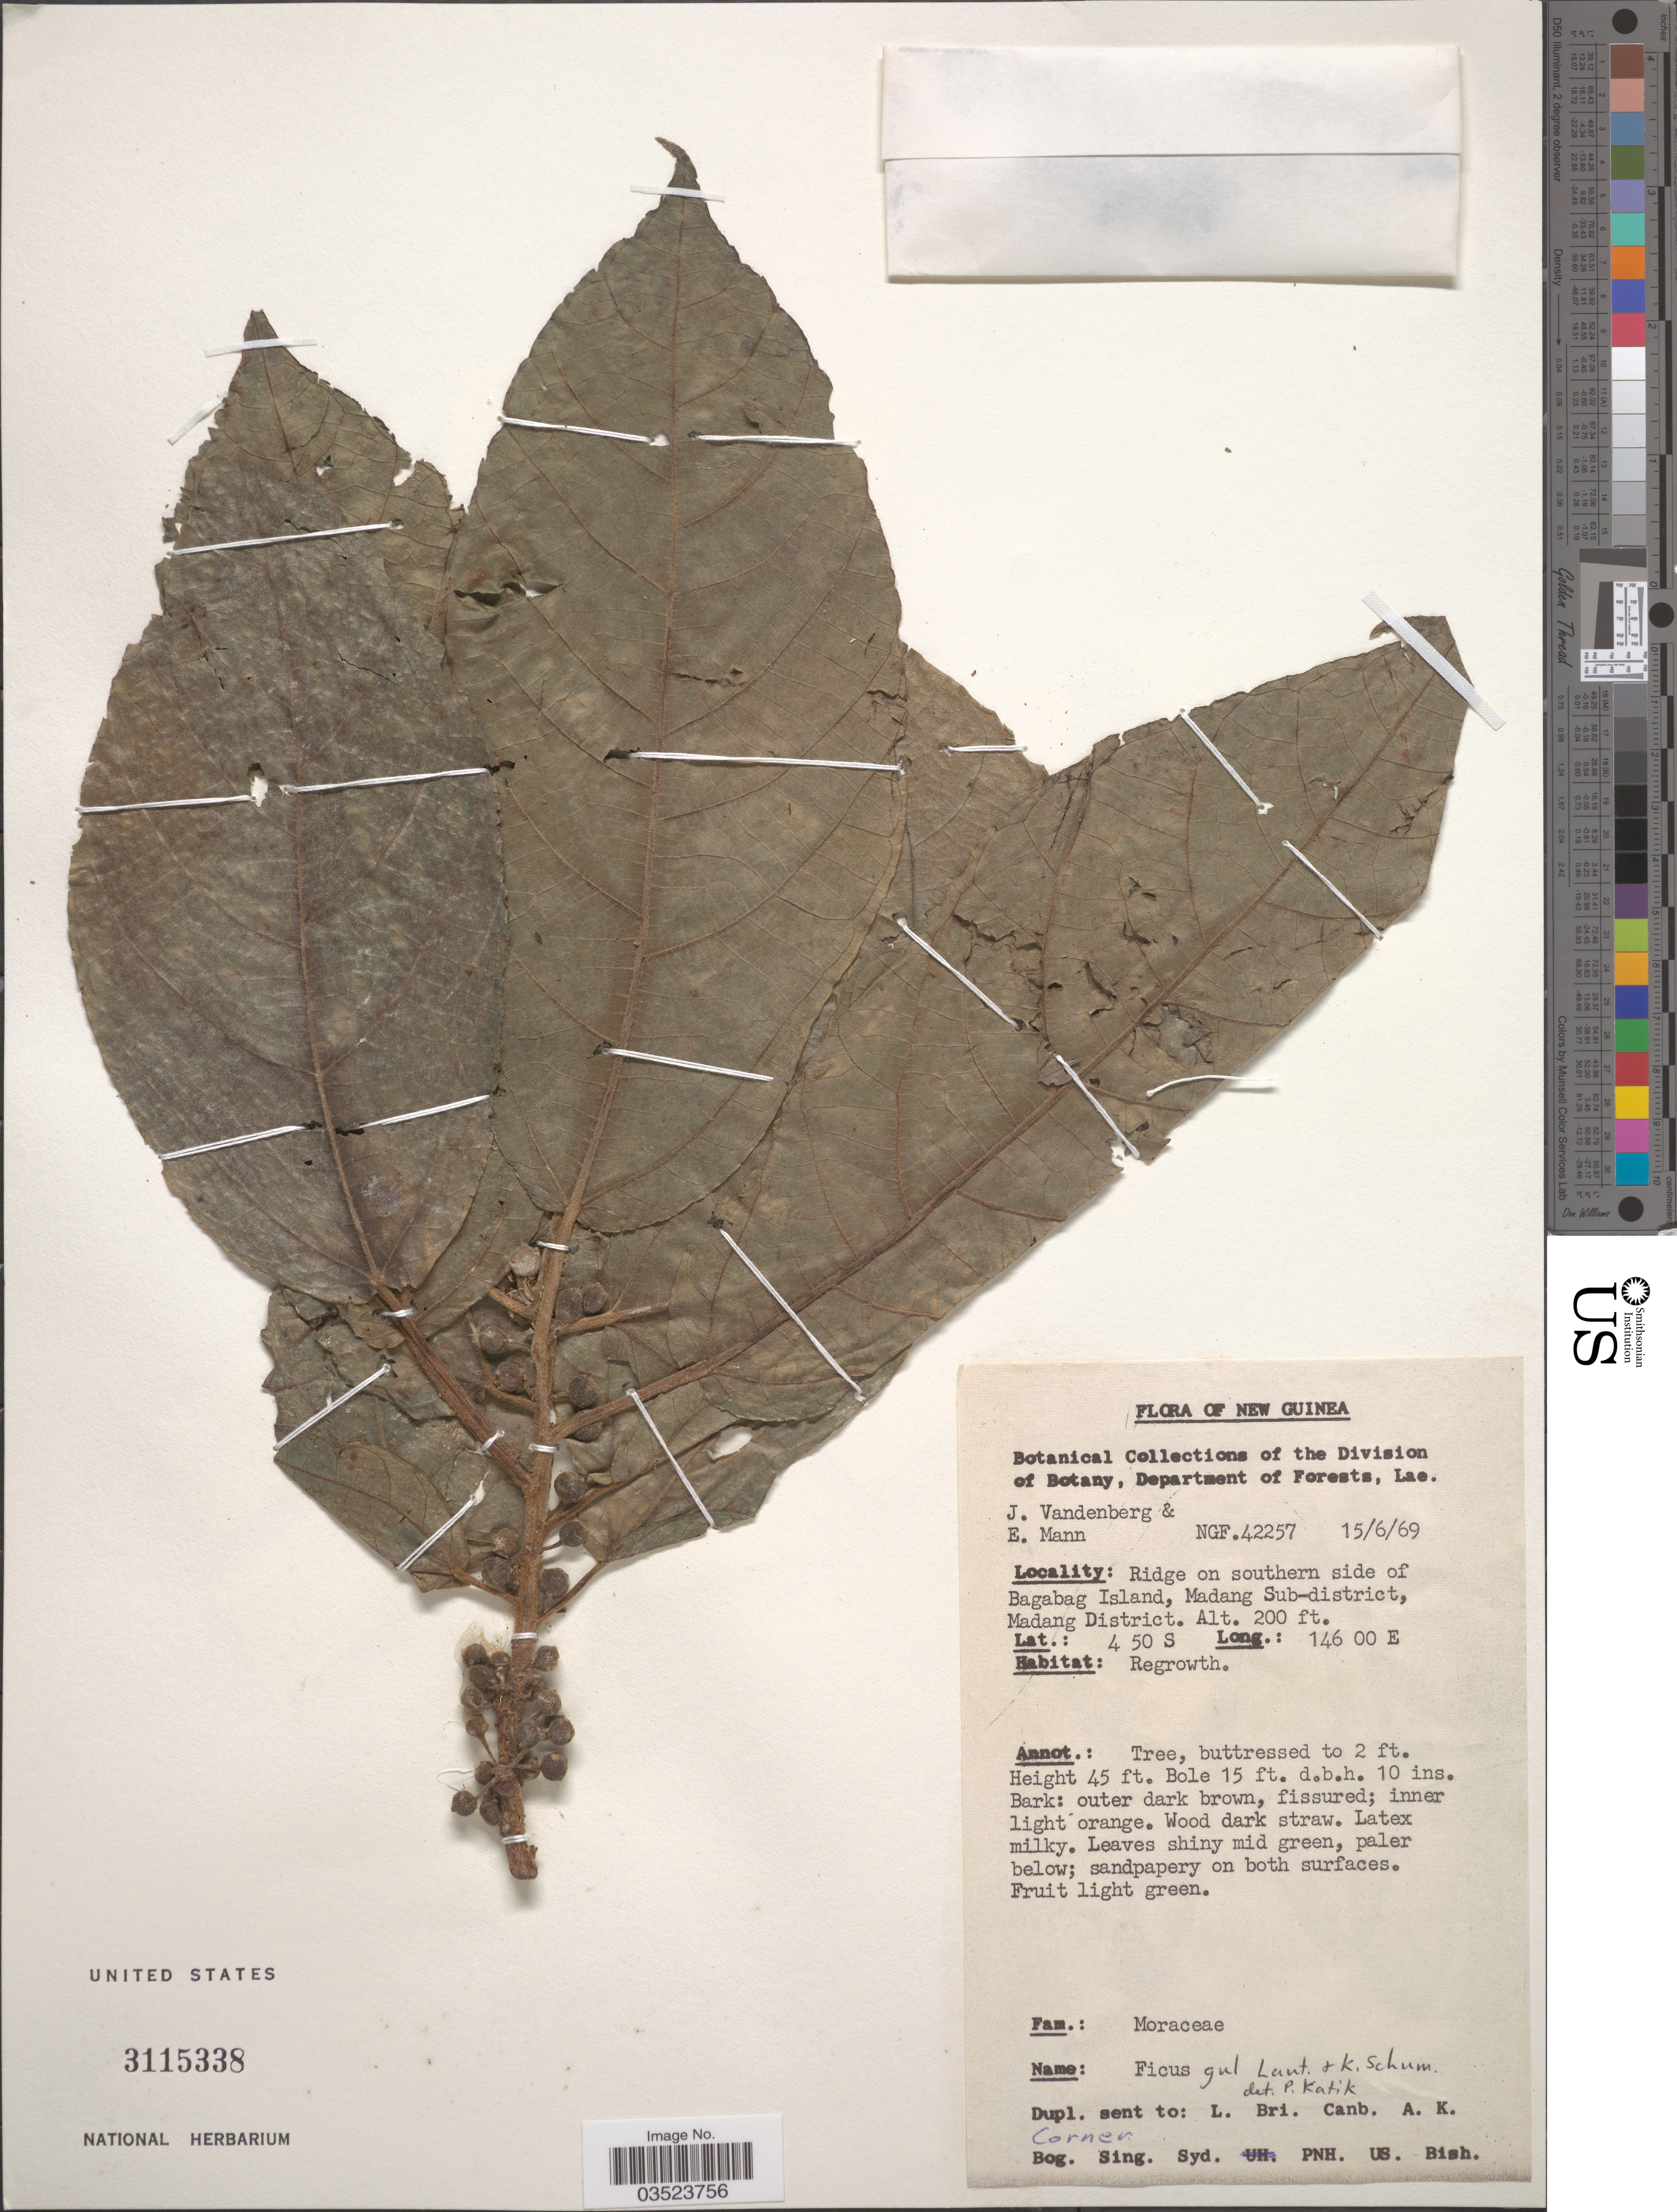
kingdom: Plantae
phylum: Tracheophyta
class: Magnoliopsida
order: Rosales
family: Moraceae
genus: Ficus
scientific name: Ficus gul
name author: Lauterb. & K. Schum.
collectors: J. Vandenberg & E. Mann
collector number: NGF42257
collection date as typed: Transcribed d/m/y: 15/6/69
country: Papua New Guinea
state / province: Madang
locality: New Guinea. Ridge on southern side of Bagabag Island, Madang Sub-district, Madang District.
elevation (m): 61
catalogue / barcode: US 3115338